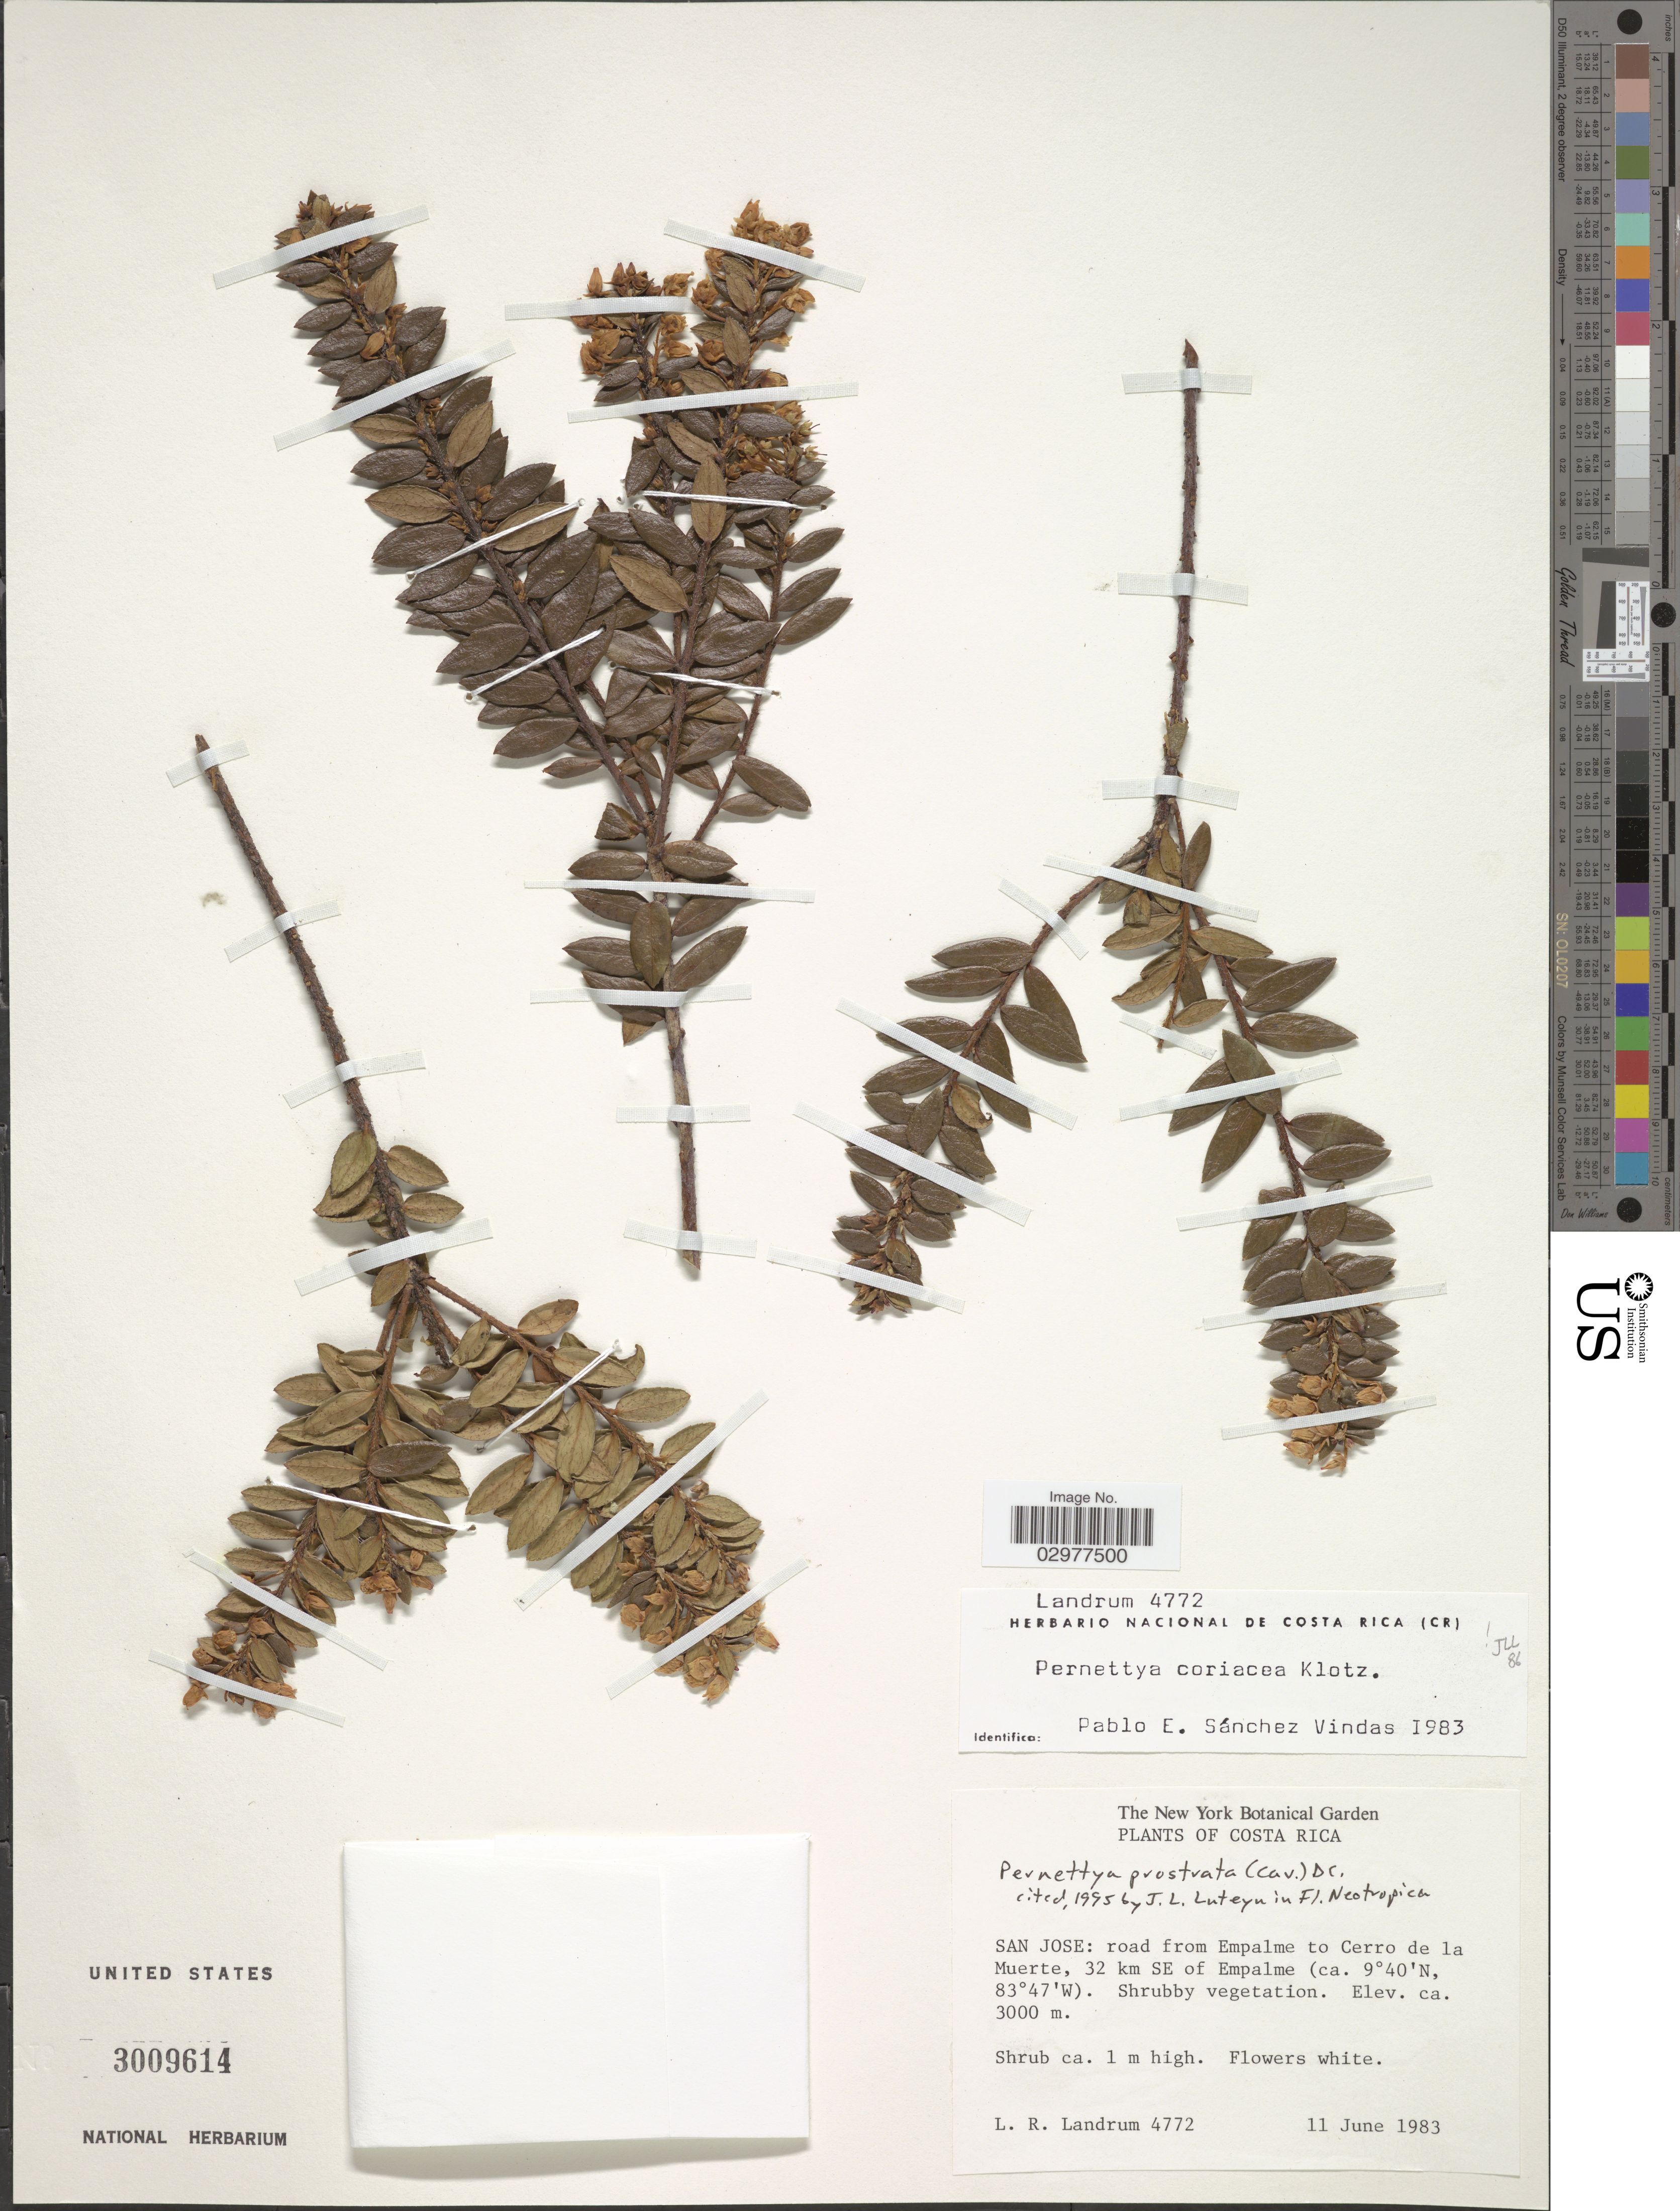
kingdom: Plantae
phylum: Tracheophyta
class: Magnoliopsida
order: Ericales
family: Ericaceae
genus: Pernettya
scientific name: Pernettya prostrata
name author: (Cav.) DC.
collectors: L. R. Landrum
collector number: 4772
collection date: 1983-06-11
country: Costa Rica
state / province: San José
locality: Road from Empalme to Cerro de la Muerte, 32 km SE of Empalme.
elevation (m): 3000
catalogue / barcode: US 3009614